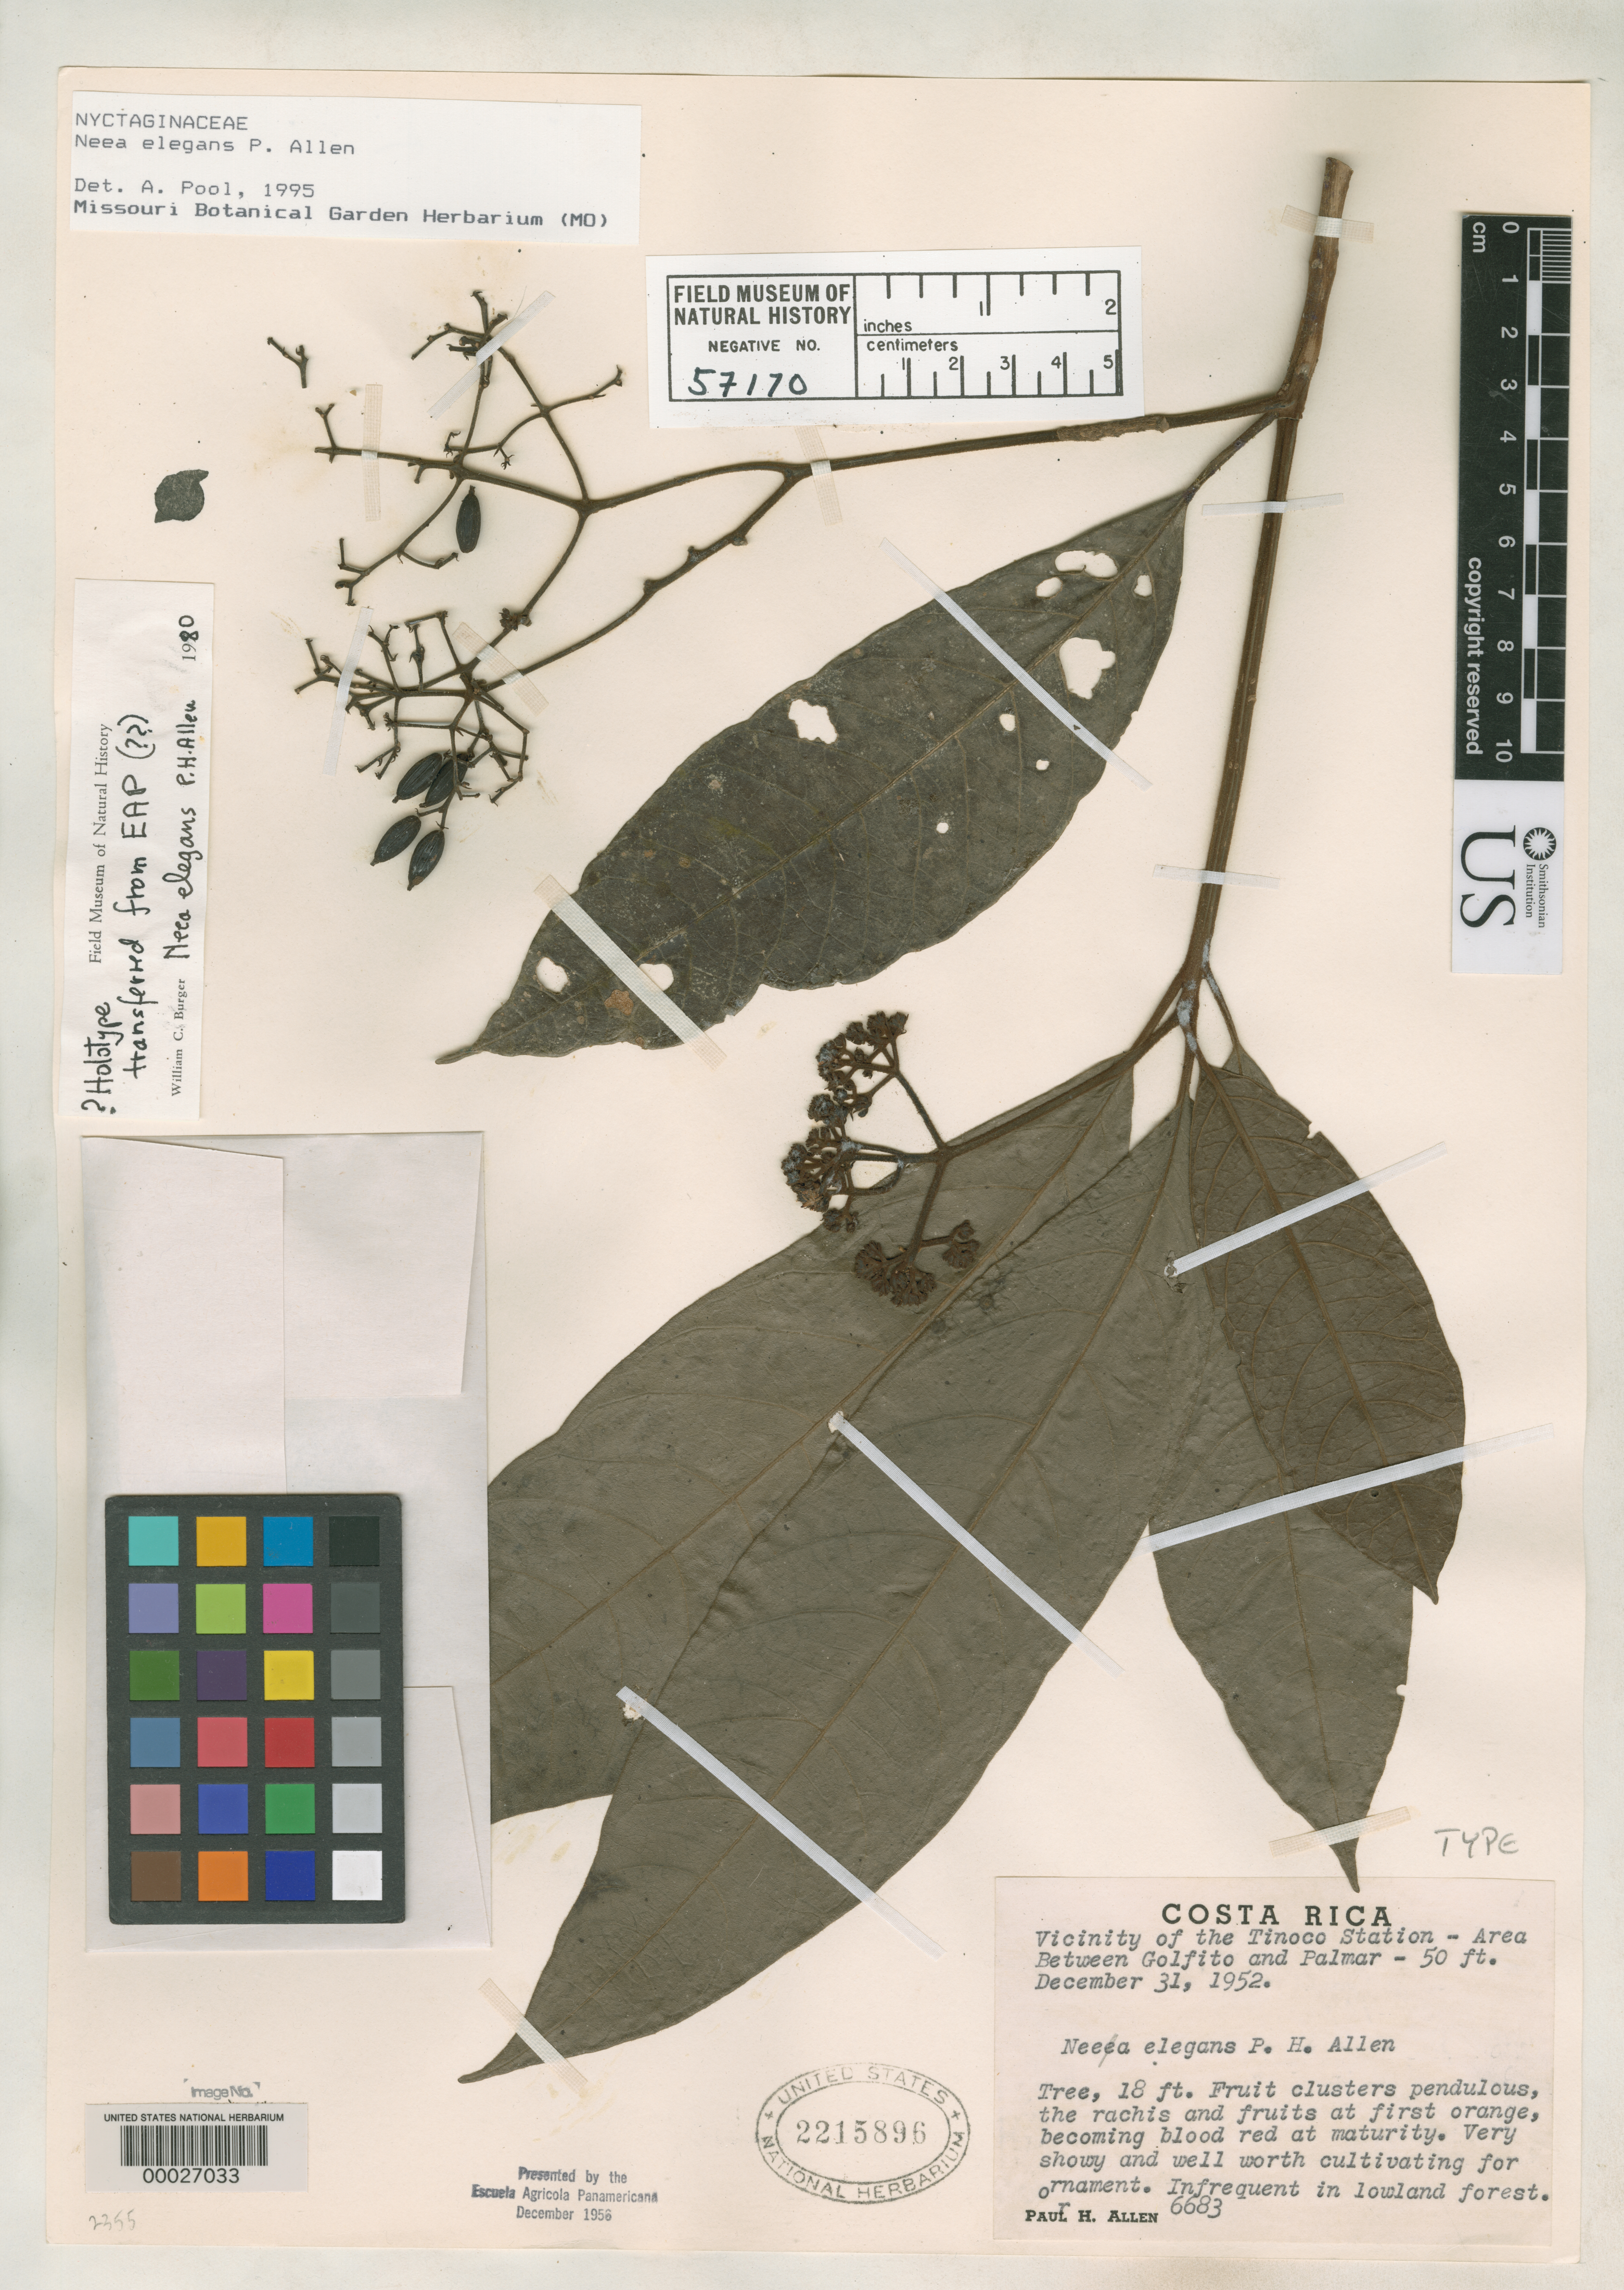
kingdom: Plantae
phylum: Tracheophyta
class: Magnoliopsida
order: Caryophyllales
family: Nyctaginaceae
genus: Neea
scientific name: Neea elegans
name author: P.H. Allen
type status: Possible Holotype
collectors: P. H. Allen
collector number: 6683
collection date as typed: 31 Dec 1952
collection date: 1952-12-31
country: Costa Rica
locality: Vicinity of Tinoco Station - area between Golfito & Palmar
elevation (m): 15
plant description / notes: Holotype? "Presented by the Escuela Agricola Panamericana December 1956." Holotypes were transferred from EAP to US (see Dorr et al. 2009, Taxon 58: 993-1001) but in that reference this sheet is cited without explanation as an isotype, with holotype remaining at EAP.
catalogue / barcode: US 2215896